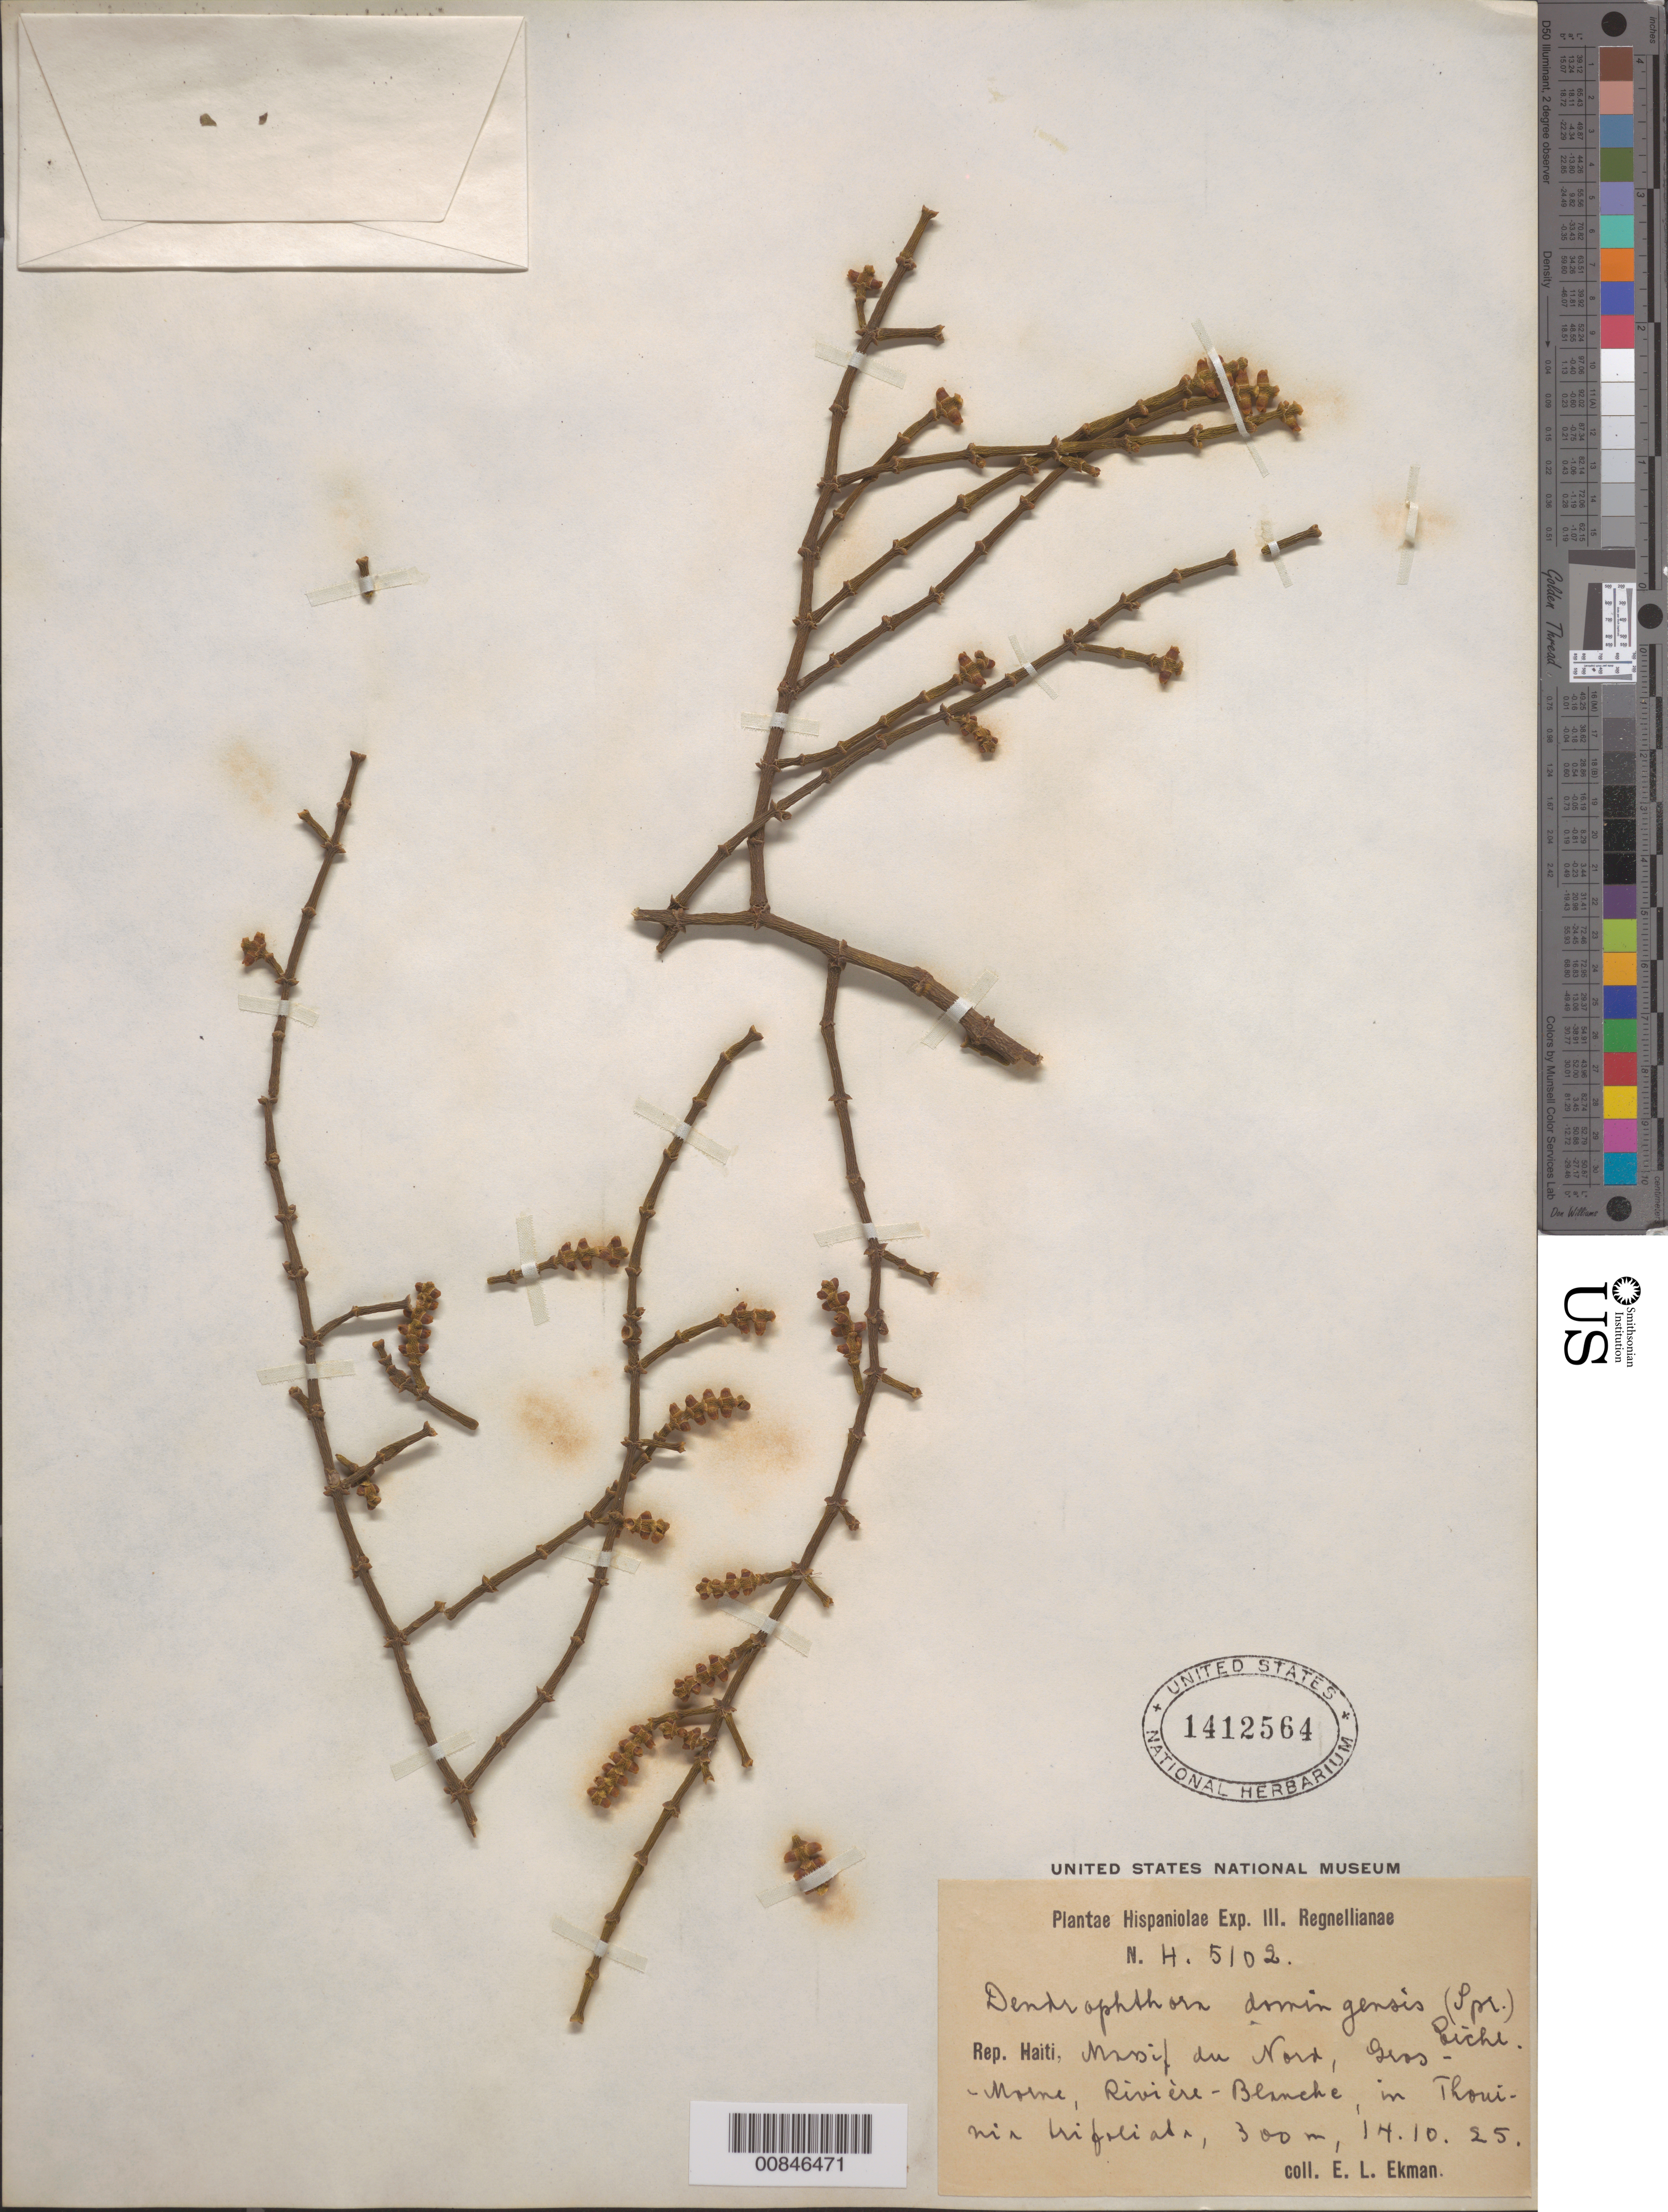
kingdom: Plantae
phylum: Tracheophyta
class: Magnoliopsida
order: Santalales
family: Viscaceae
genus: Dendrophthora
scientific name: Dendrophthora domingensis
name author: (Spreng.) Eichler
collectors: E. L. Ekman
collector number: H 5102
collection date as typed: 14 Oct 1925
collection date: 1925-10-14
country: Haiti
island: Hispaniola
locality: Massif du Nord, Gros-Morne, Rivière-Blanche.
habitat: In Thouinia trifoliata.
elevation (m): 300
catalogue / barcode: US 1412564